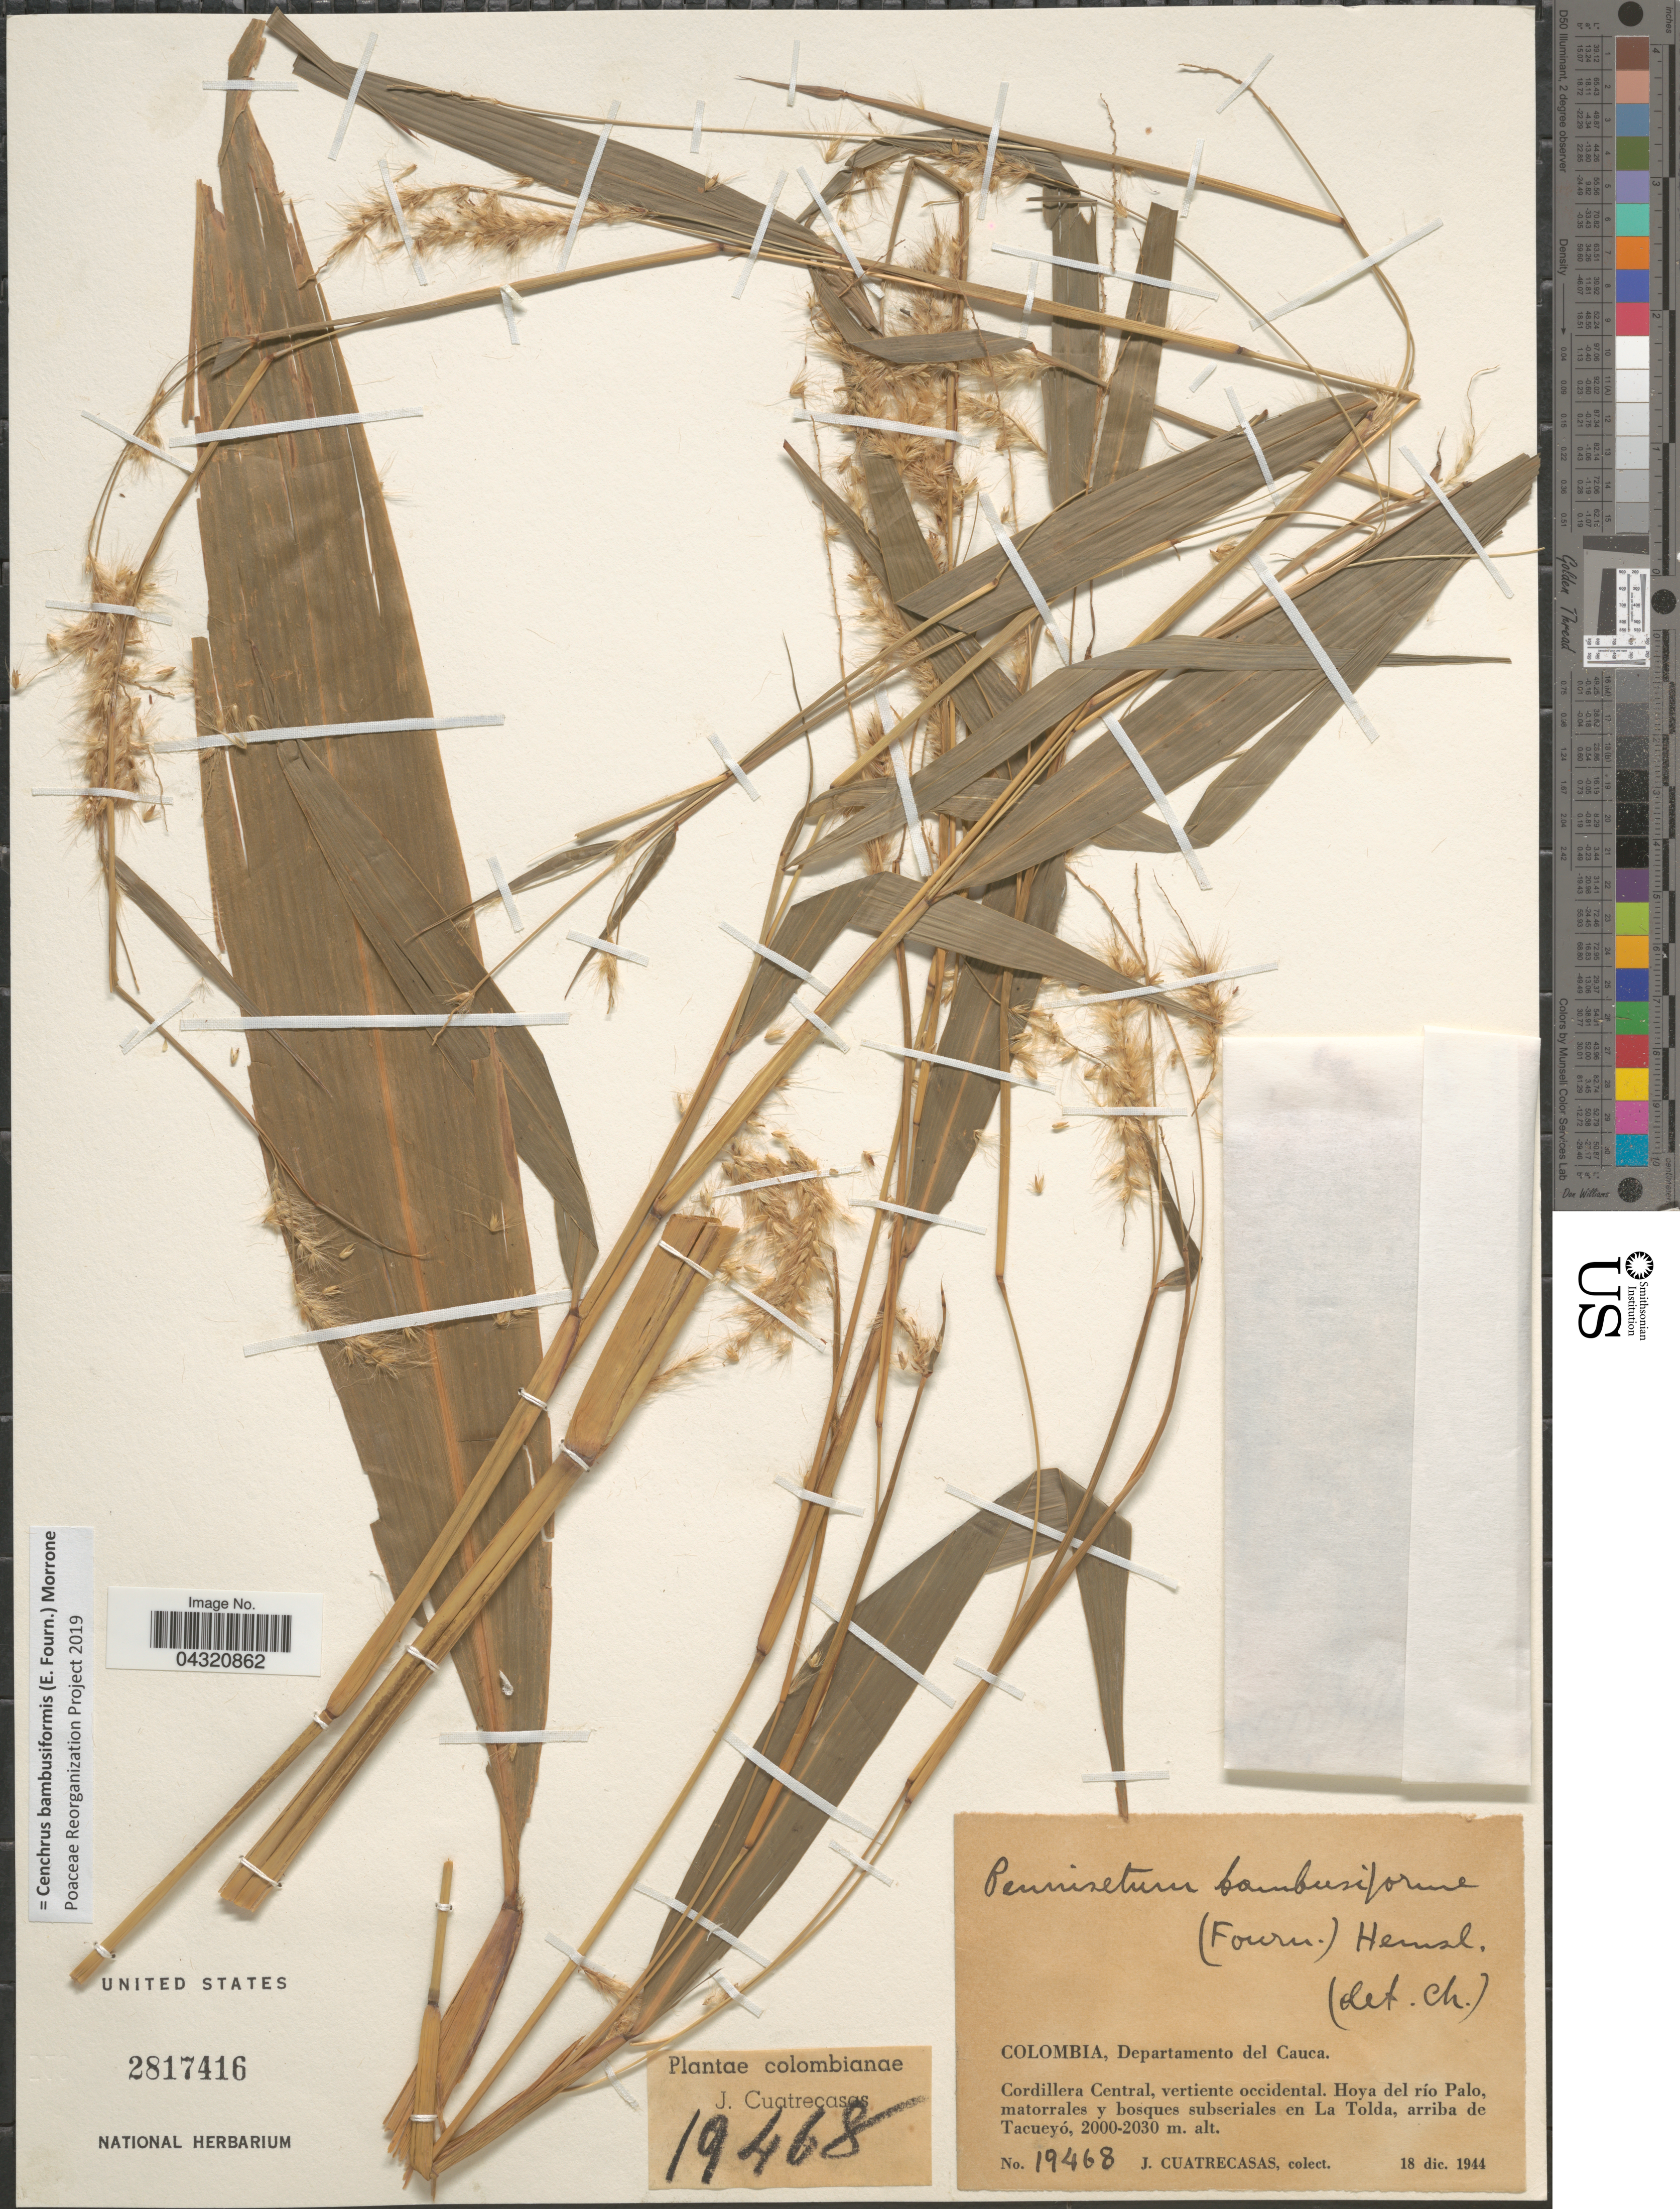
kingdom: Plantae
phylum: Tracheophyta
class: Liliopsida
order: Poales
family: Poaceae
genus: Cenchrus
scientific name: Cenchrus bambusiformis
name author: (E. Fourn.) Morrone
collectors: J. Cuatrecasas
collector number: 19468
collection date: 1944-12-18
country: Colombia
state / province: Cauca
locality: Departamento del Cauca. Cordillera Central, vertiente occidental. Hoya del río Palo, matorrales y bosques subseriales en La Tolda, arriba de Tacueyó.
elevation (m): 2000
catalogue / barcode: US 2817416